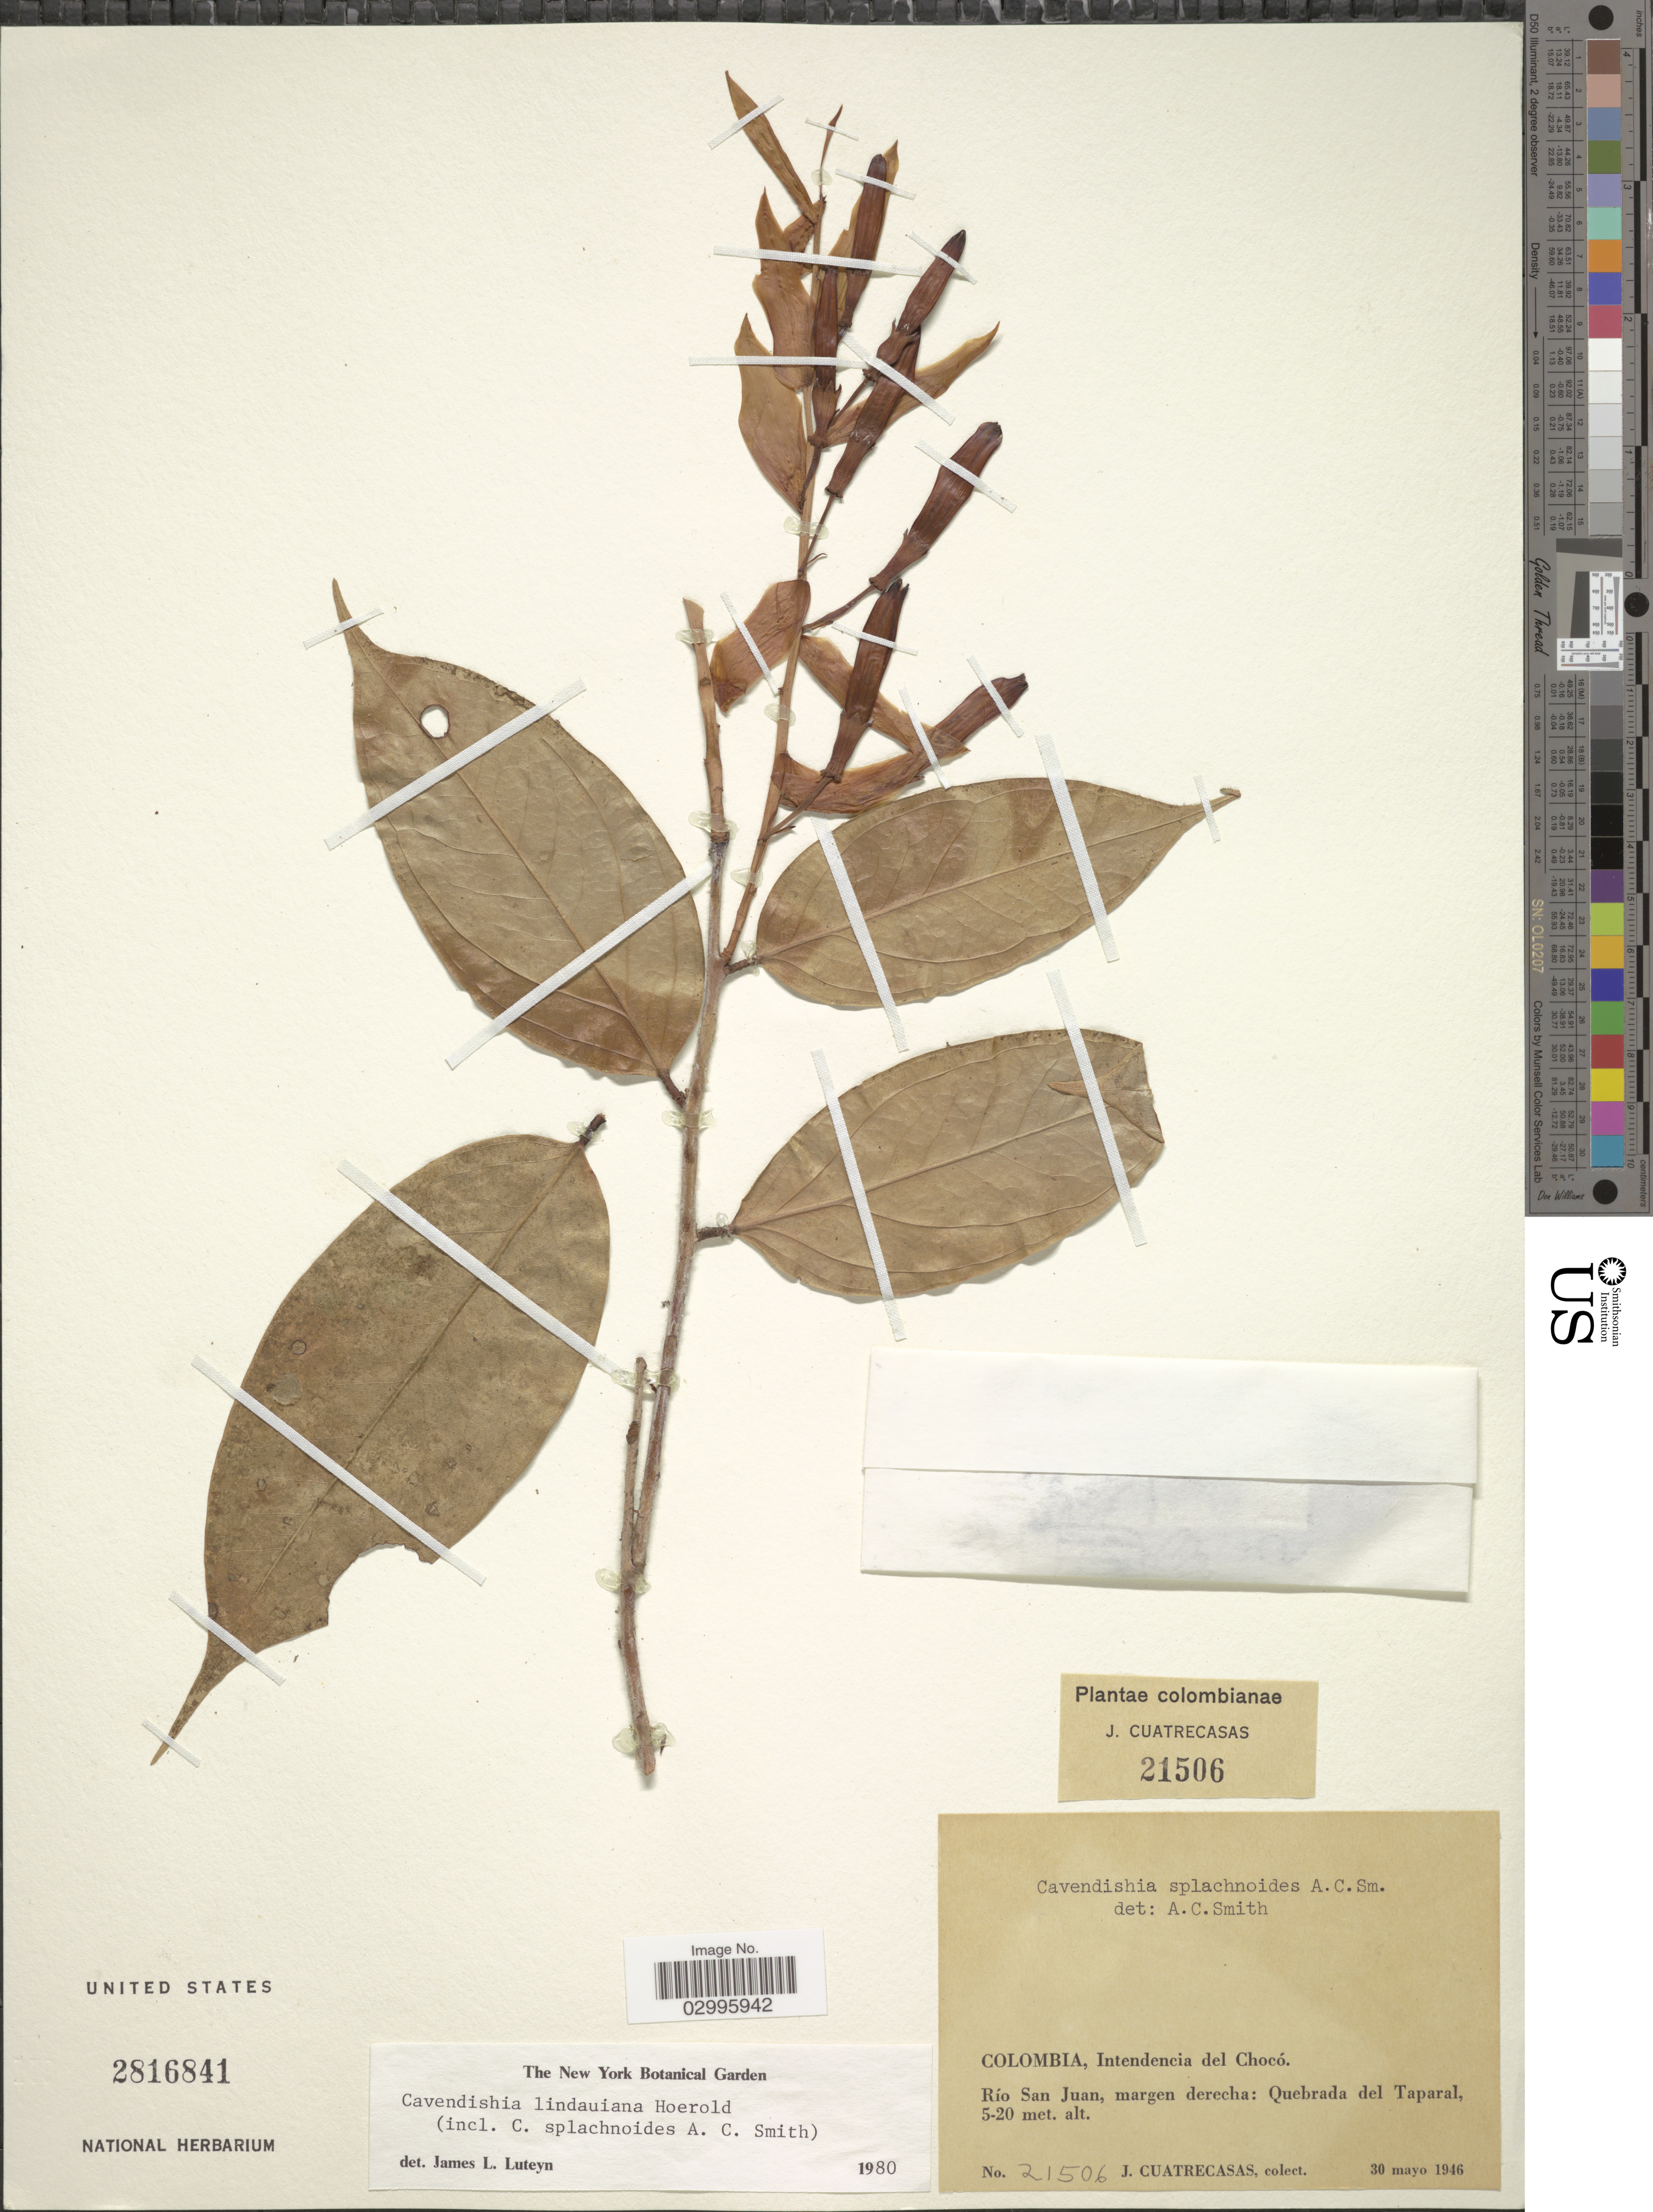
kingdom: Plantae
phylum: Tracheophyta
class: Magnoliopsida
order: Ericales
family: Ericaceae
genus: Cavendishia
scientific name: Cavendishia lindauiana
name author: Hoerold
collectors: J. Cuatrecasas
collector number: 21506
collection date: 1946-05-30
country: Colombia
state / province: Chocó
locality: Intendencia del Chocó. Río San Juan, margen derecha: Quebrada del Taparal.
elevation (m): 5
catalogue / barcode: US 2816841